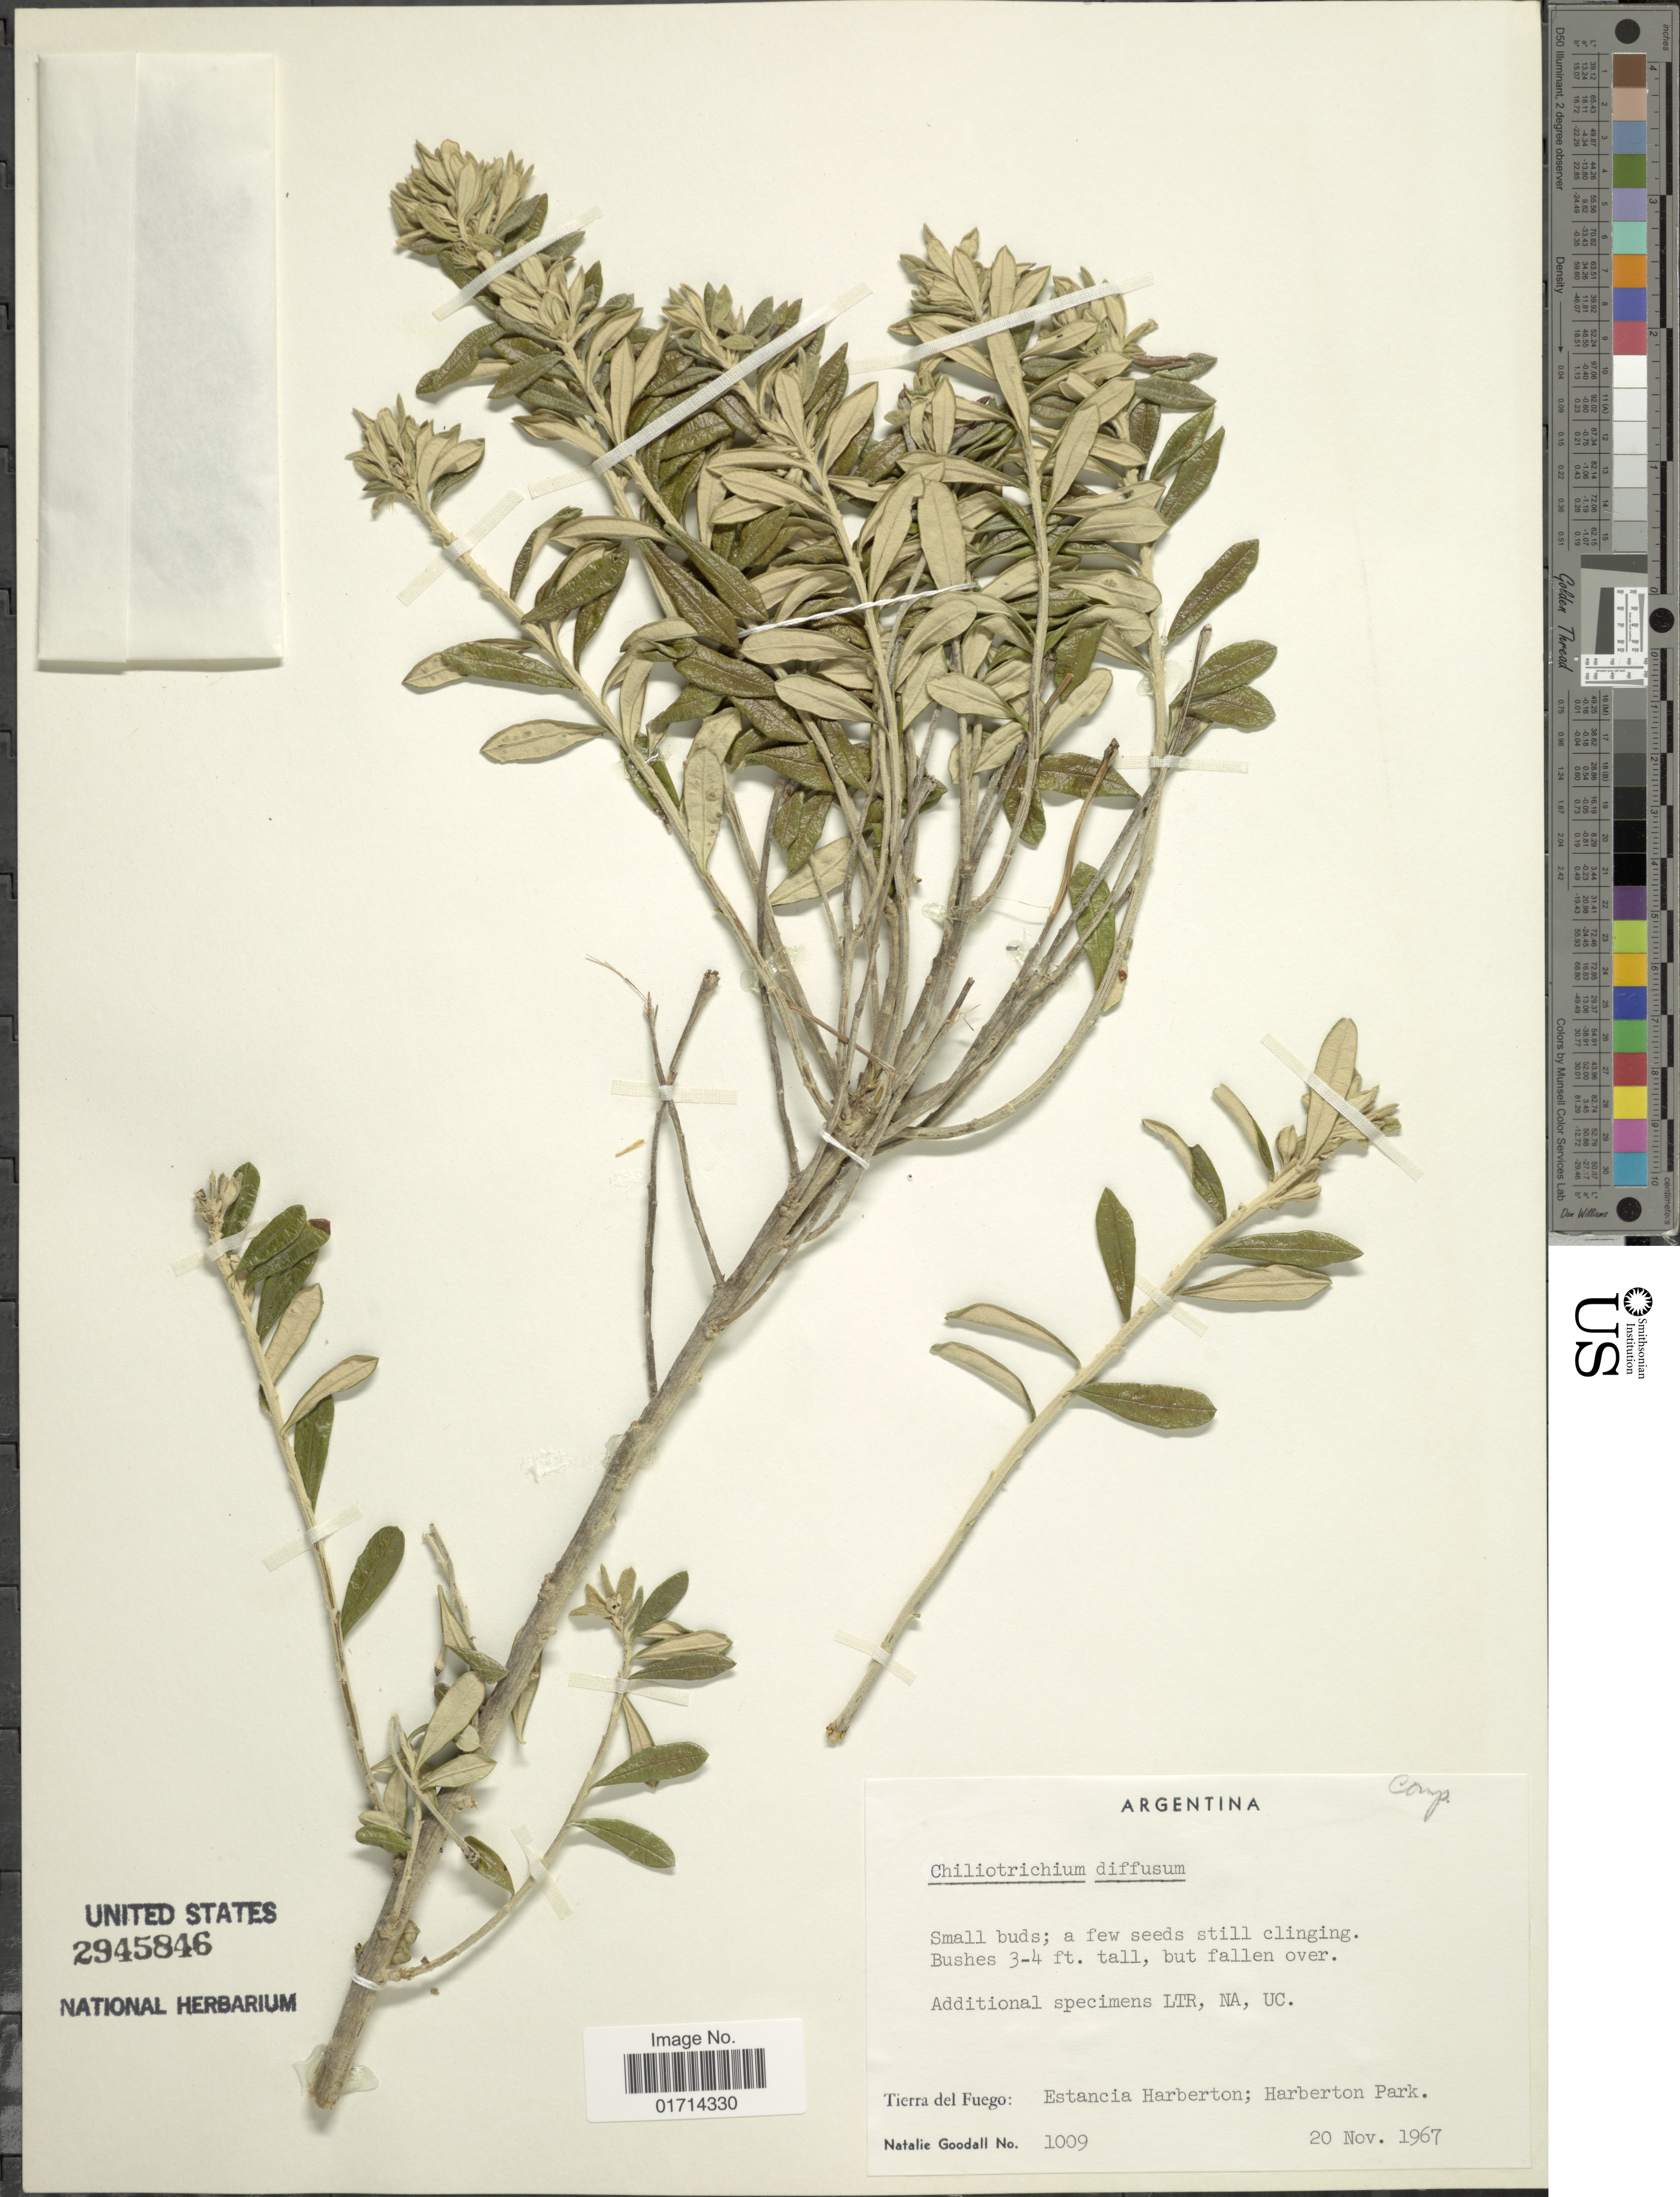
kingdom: Plantae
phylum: Tracheophyta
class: Magnoliopsida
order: Asterales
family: Asteraceae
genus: Chiliotrichum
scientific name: Chiliotrichum diffusum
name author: (G. Forst.) Kuntze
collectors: N. Goodall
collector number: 1009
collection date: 1967-11-20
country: Argentina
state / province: Tierra del Fuego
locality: Estancia Harberton, Harberton Park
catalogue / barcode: US 2945846